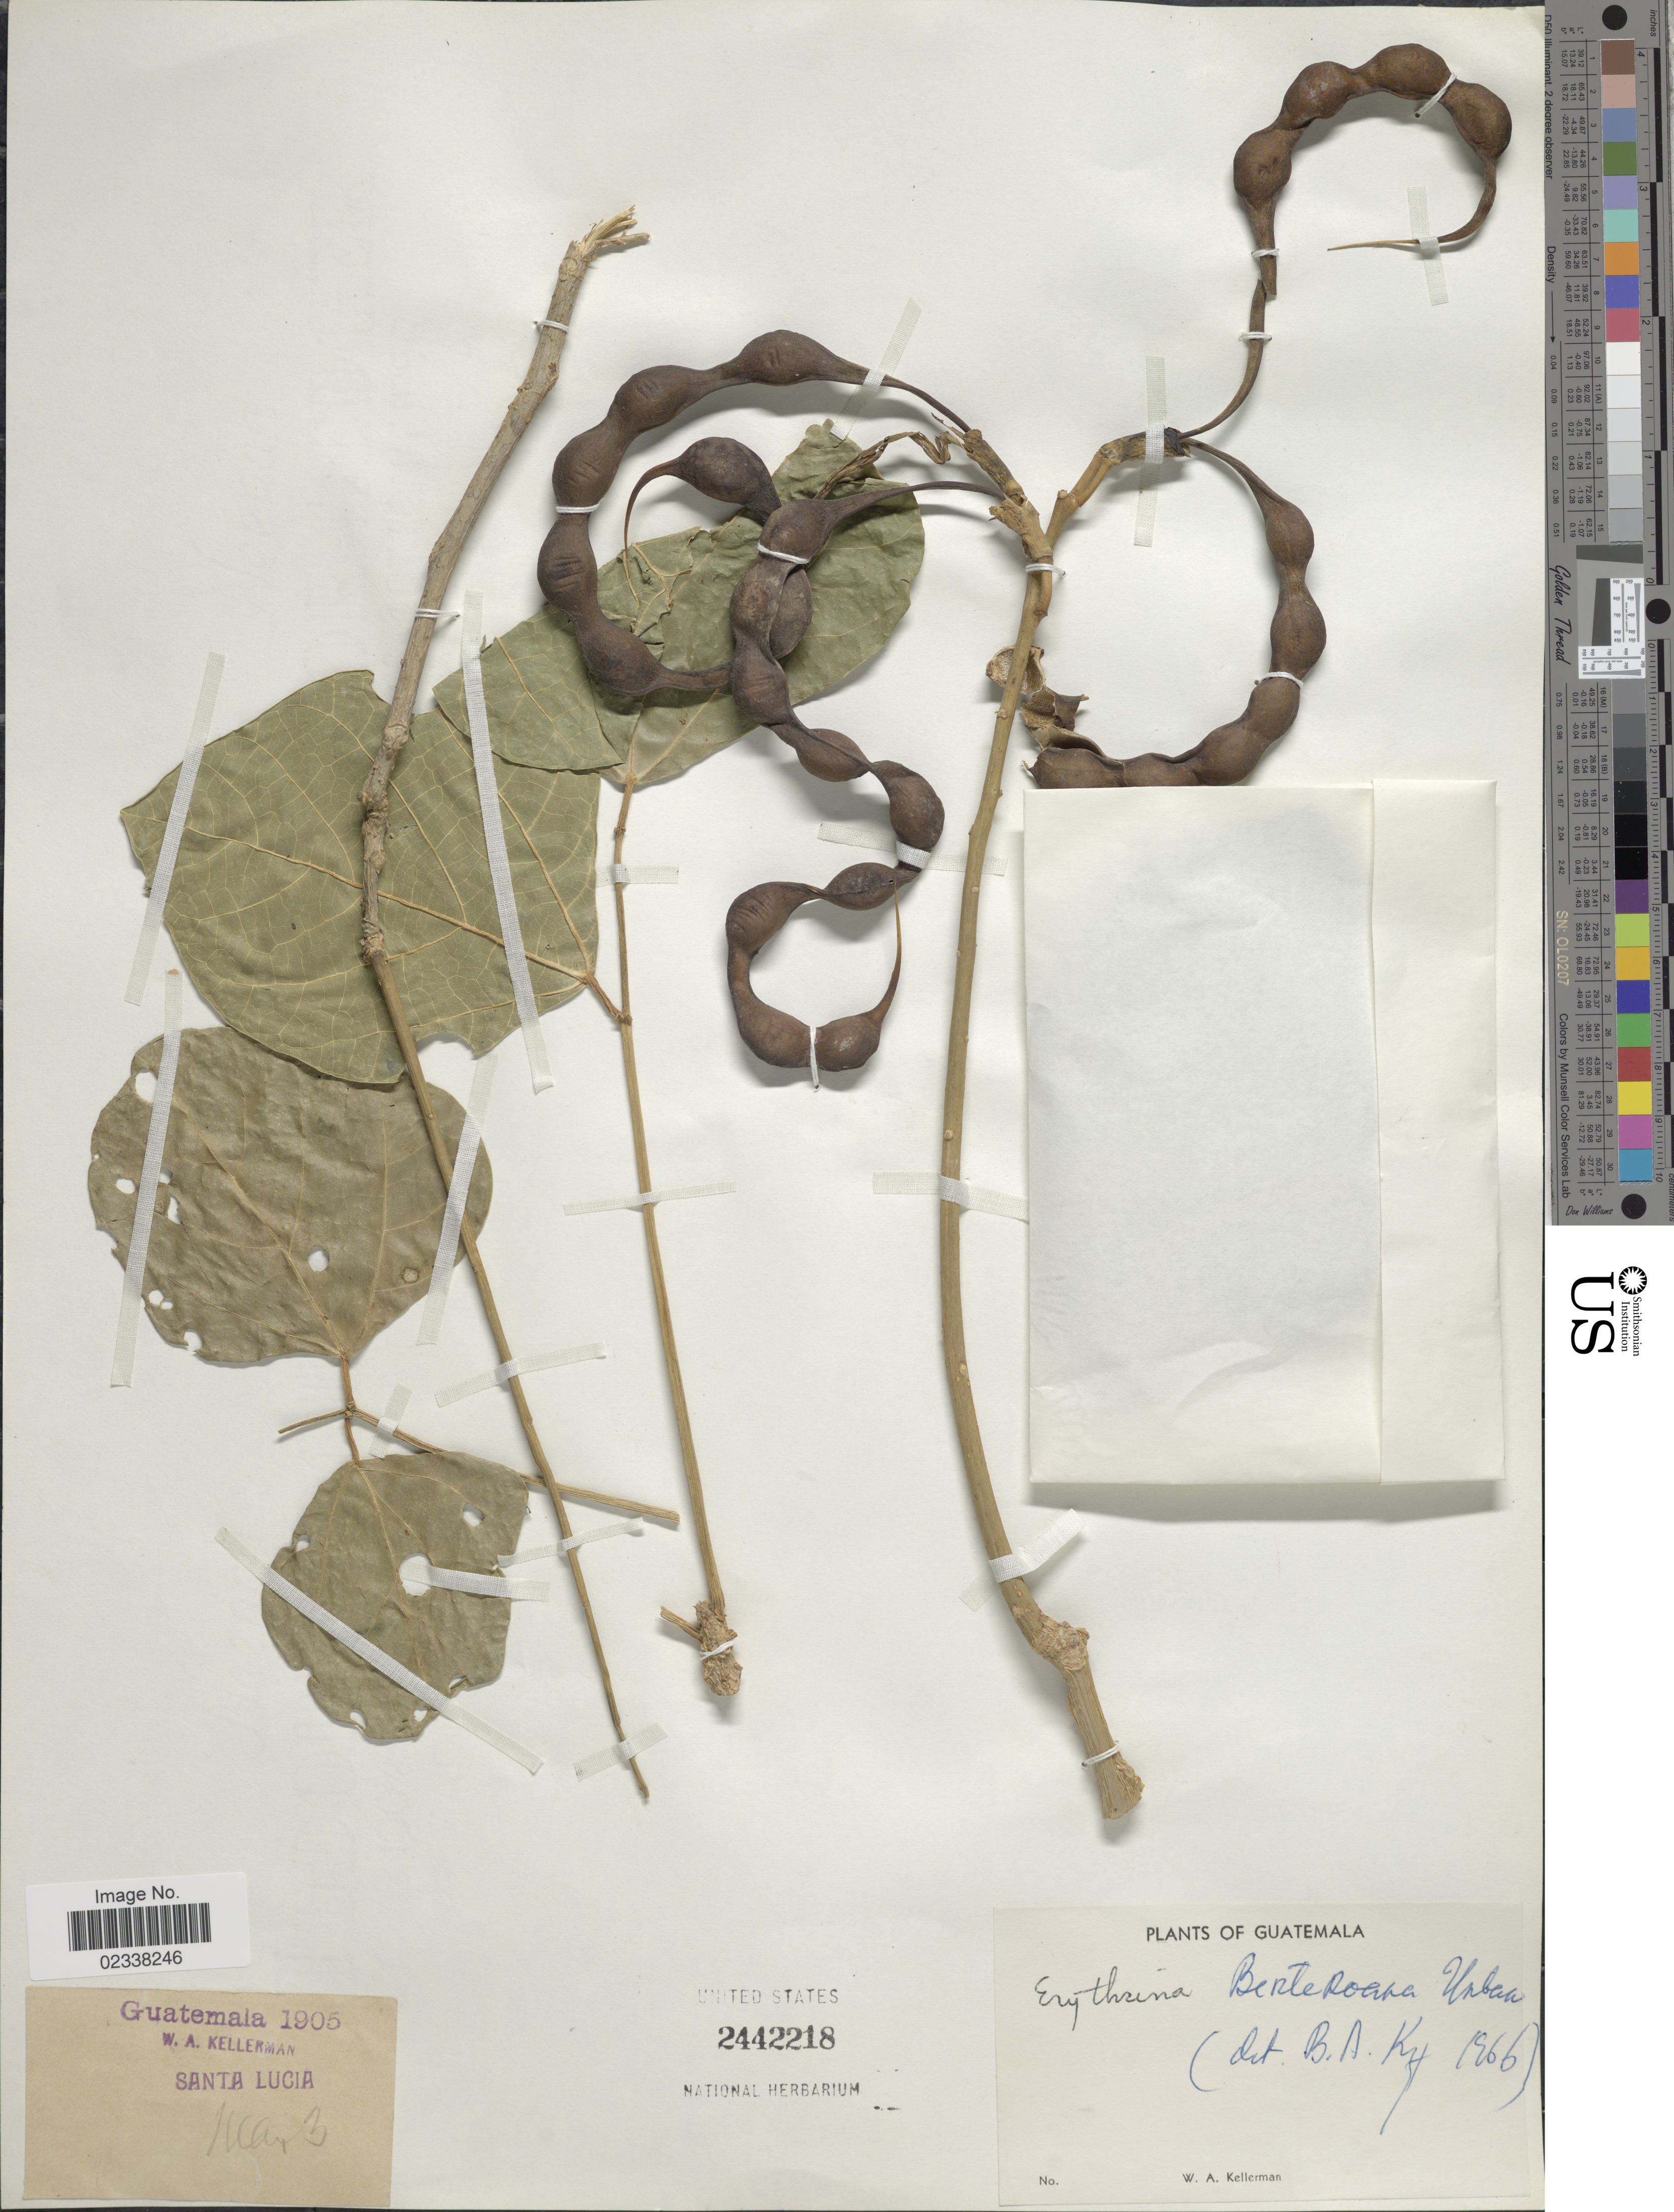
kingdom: Plantae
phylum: Tracheophyta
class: Magnoliopsida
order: Fabales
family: Fabaceae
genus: Erythrina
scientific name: Erythrina berteroana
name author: Urb.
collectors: W. Kellerman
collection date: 1905-03-03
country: Guatemala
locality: Santa Lucia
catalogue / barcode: US 2442218